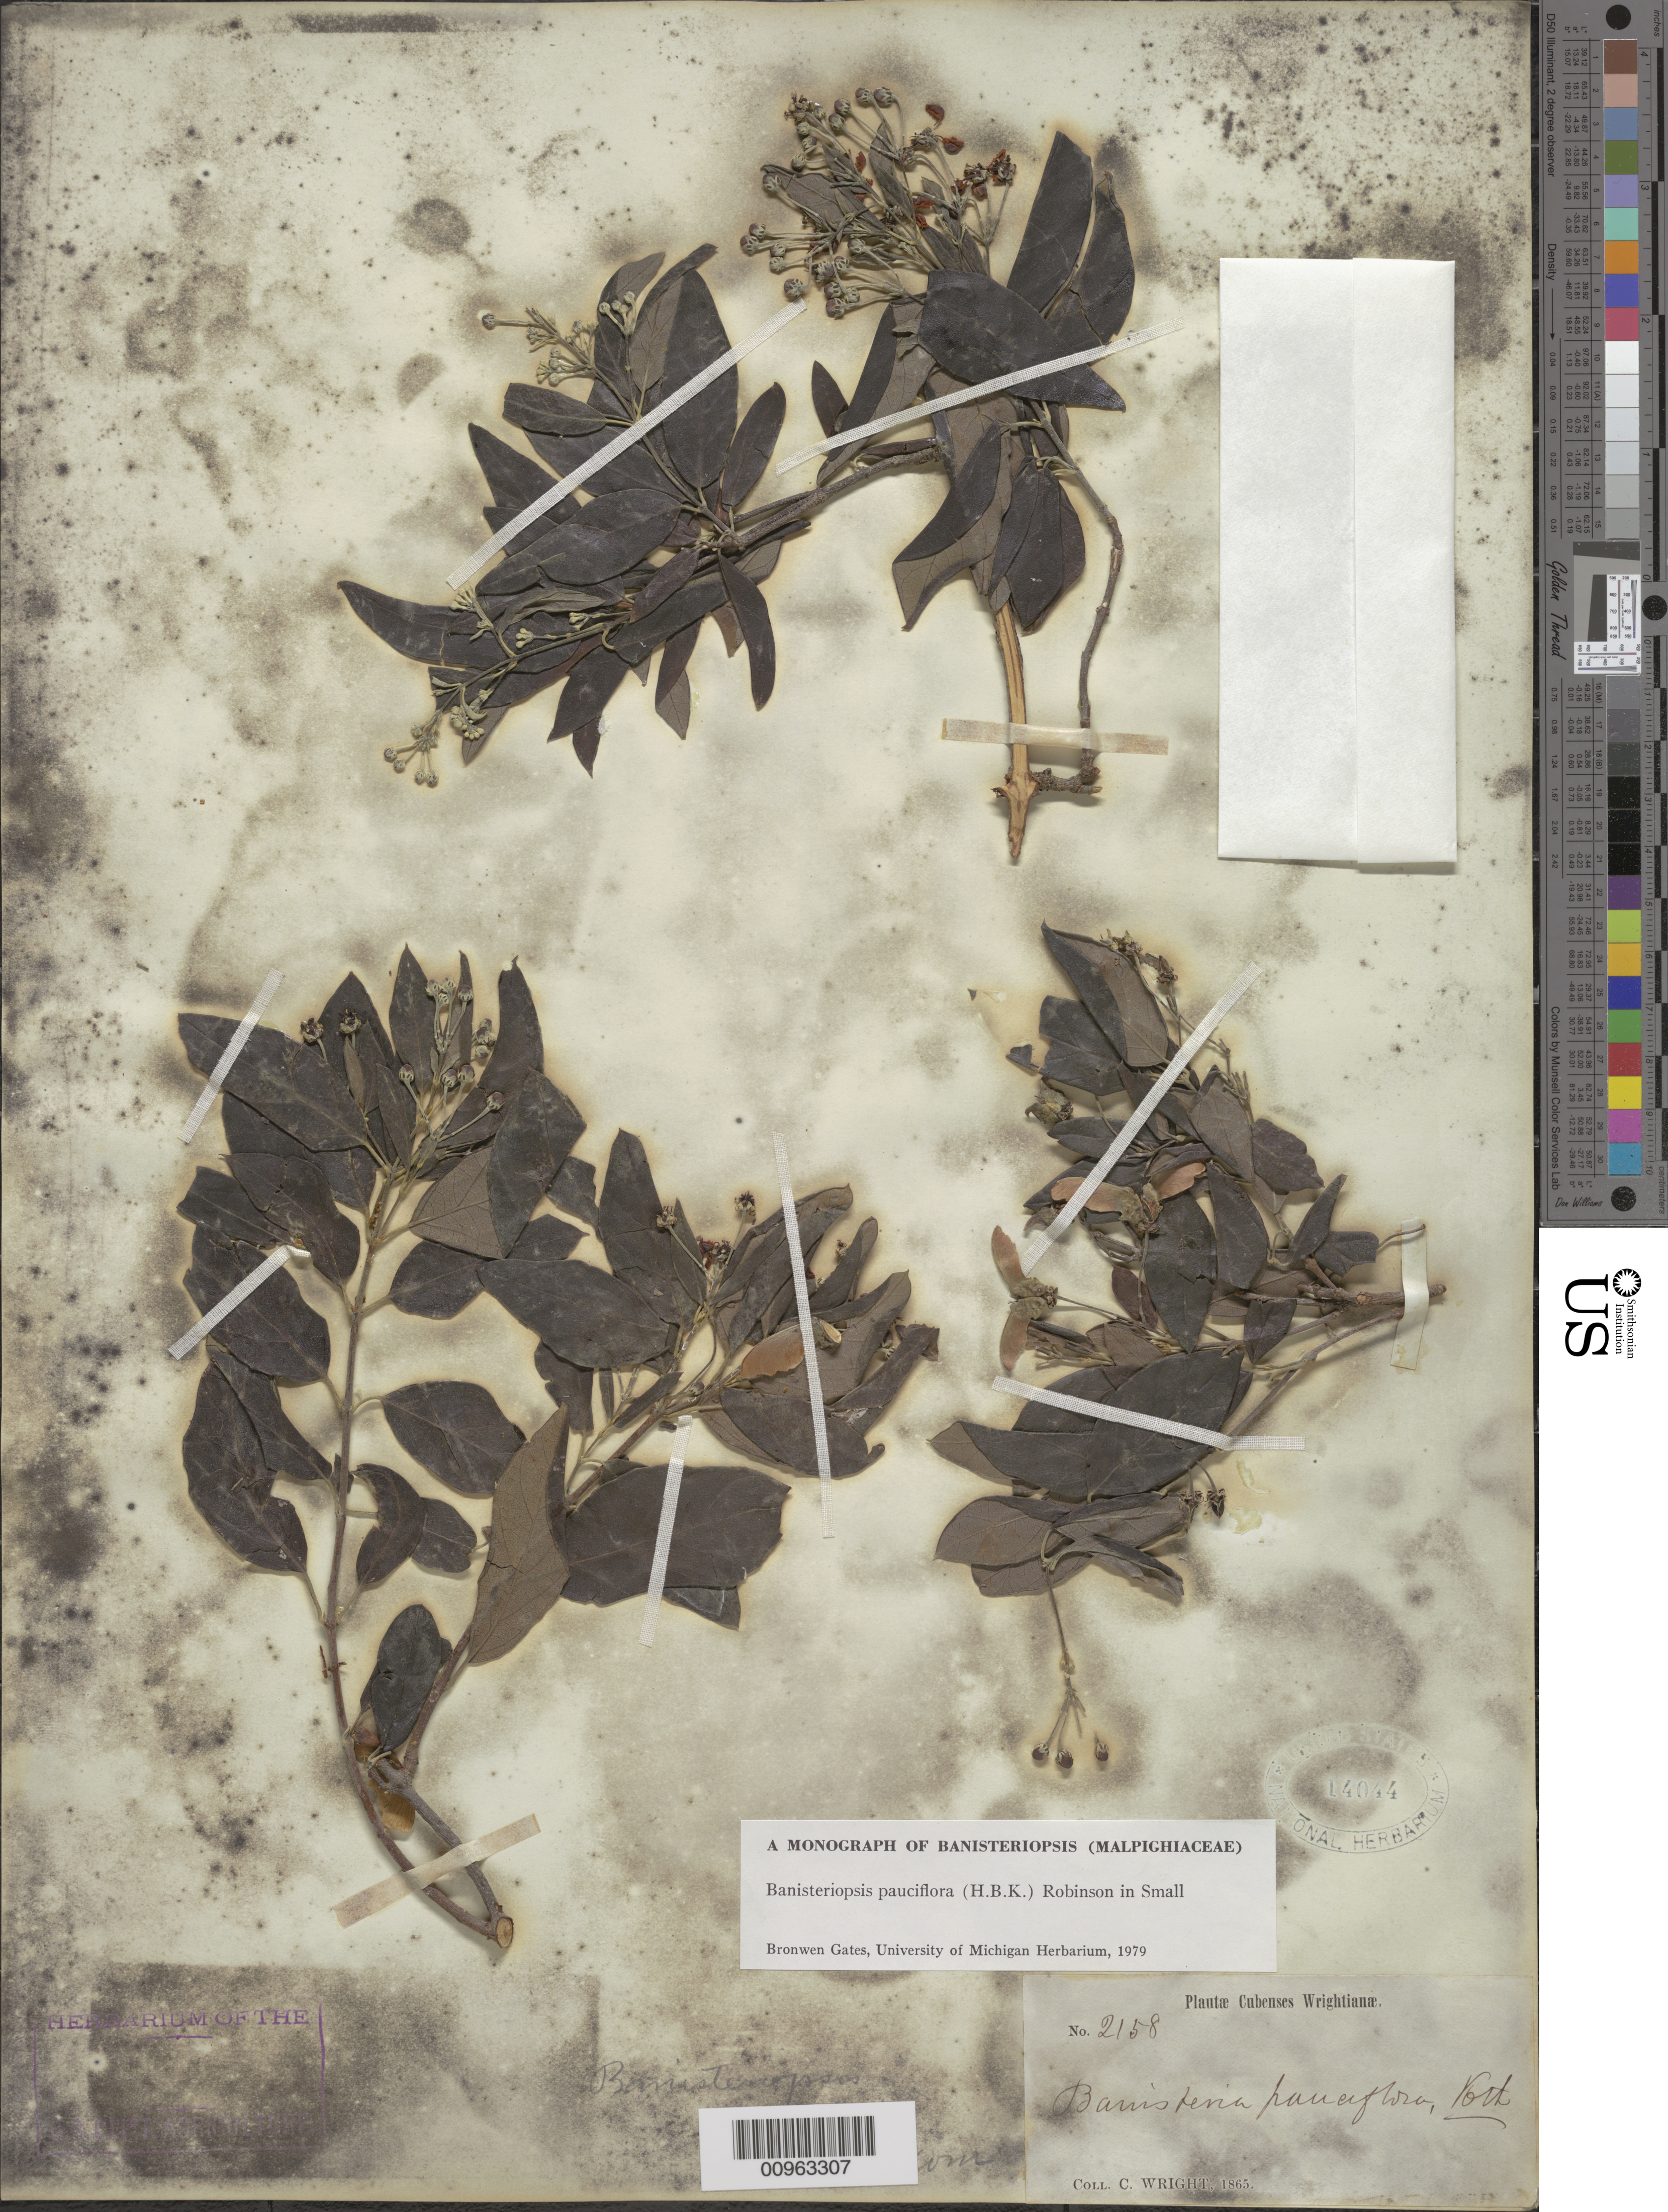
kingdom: Plantae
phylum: Tracheophyta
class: Magnoliopsida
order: Malpighiales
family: Malpighiaceae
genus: Banisteriopsis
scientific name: Banisteriopsis pauciflora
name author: (Kunth) C.B. Rob.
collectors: C. Wright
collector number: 2158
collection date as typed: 1865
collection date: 1865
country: Cuba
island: Cuba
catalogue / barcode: US 14044